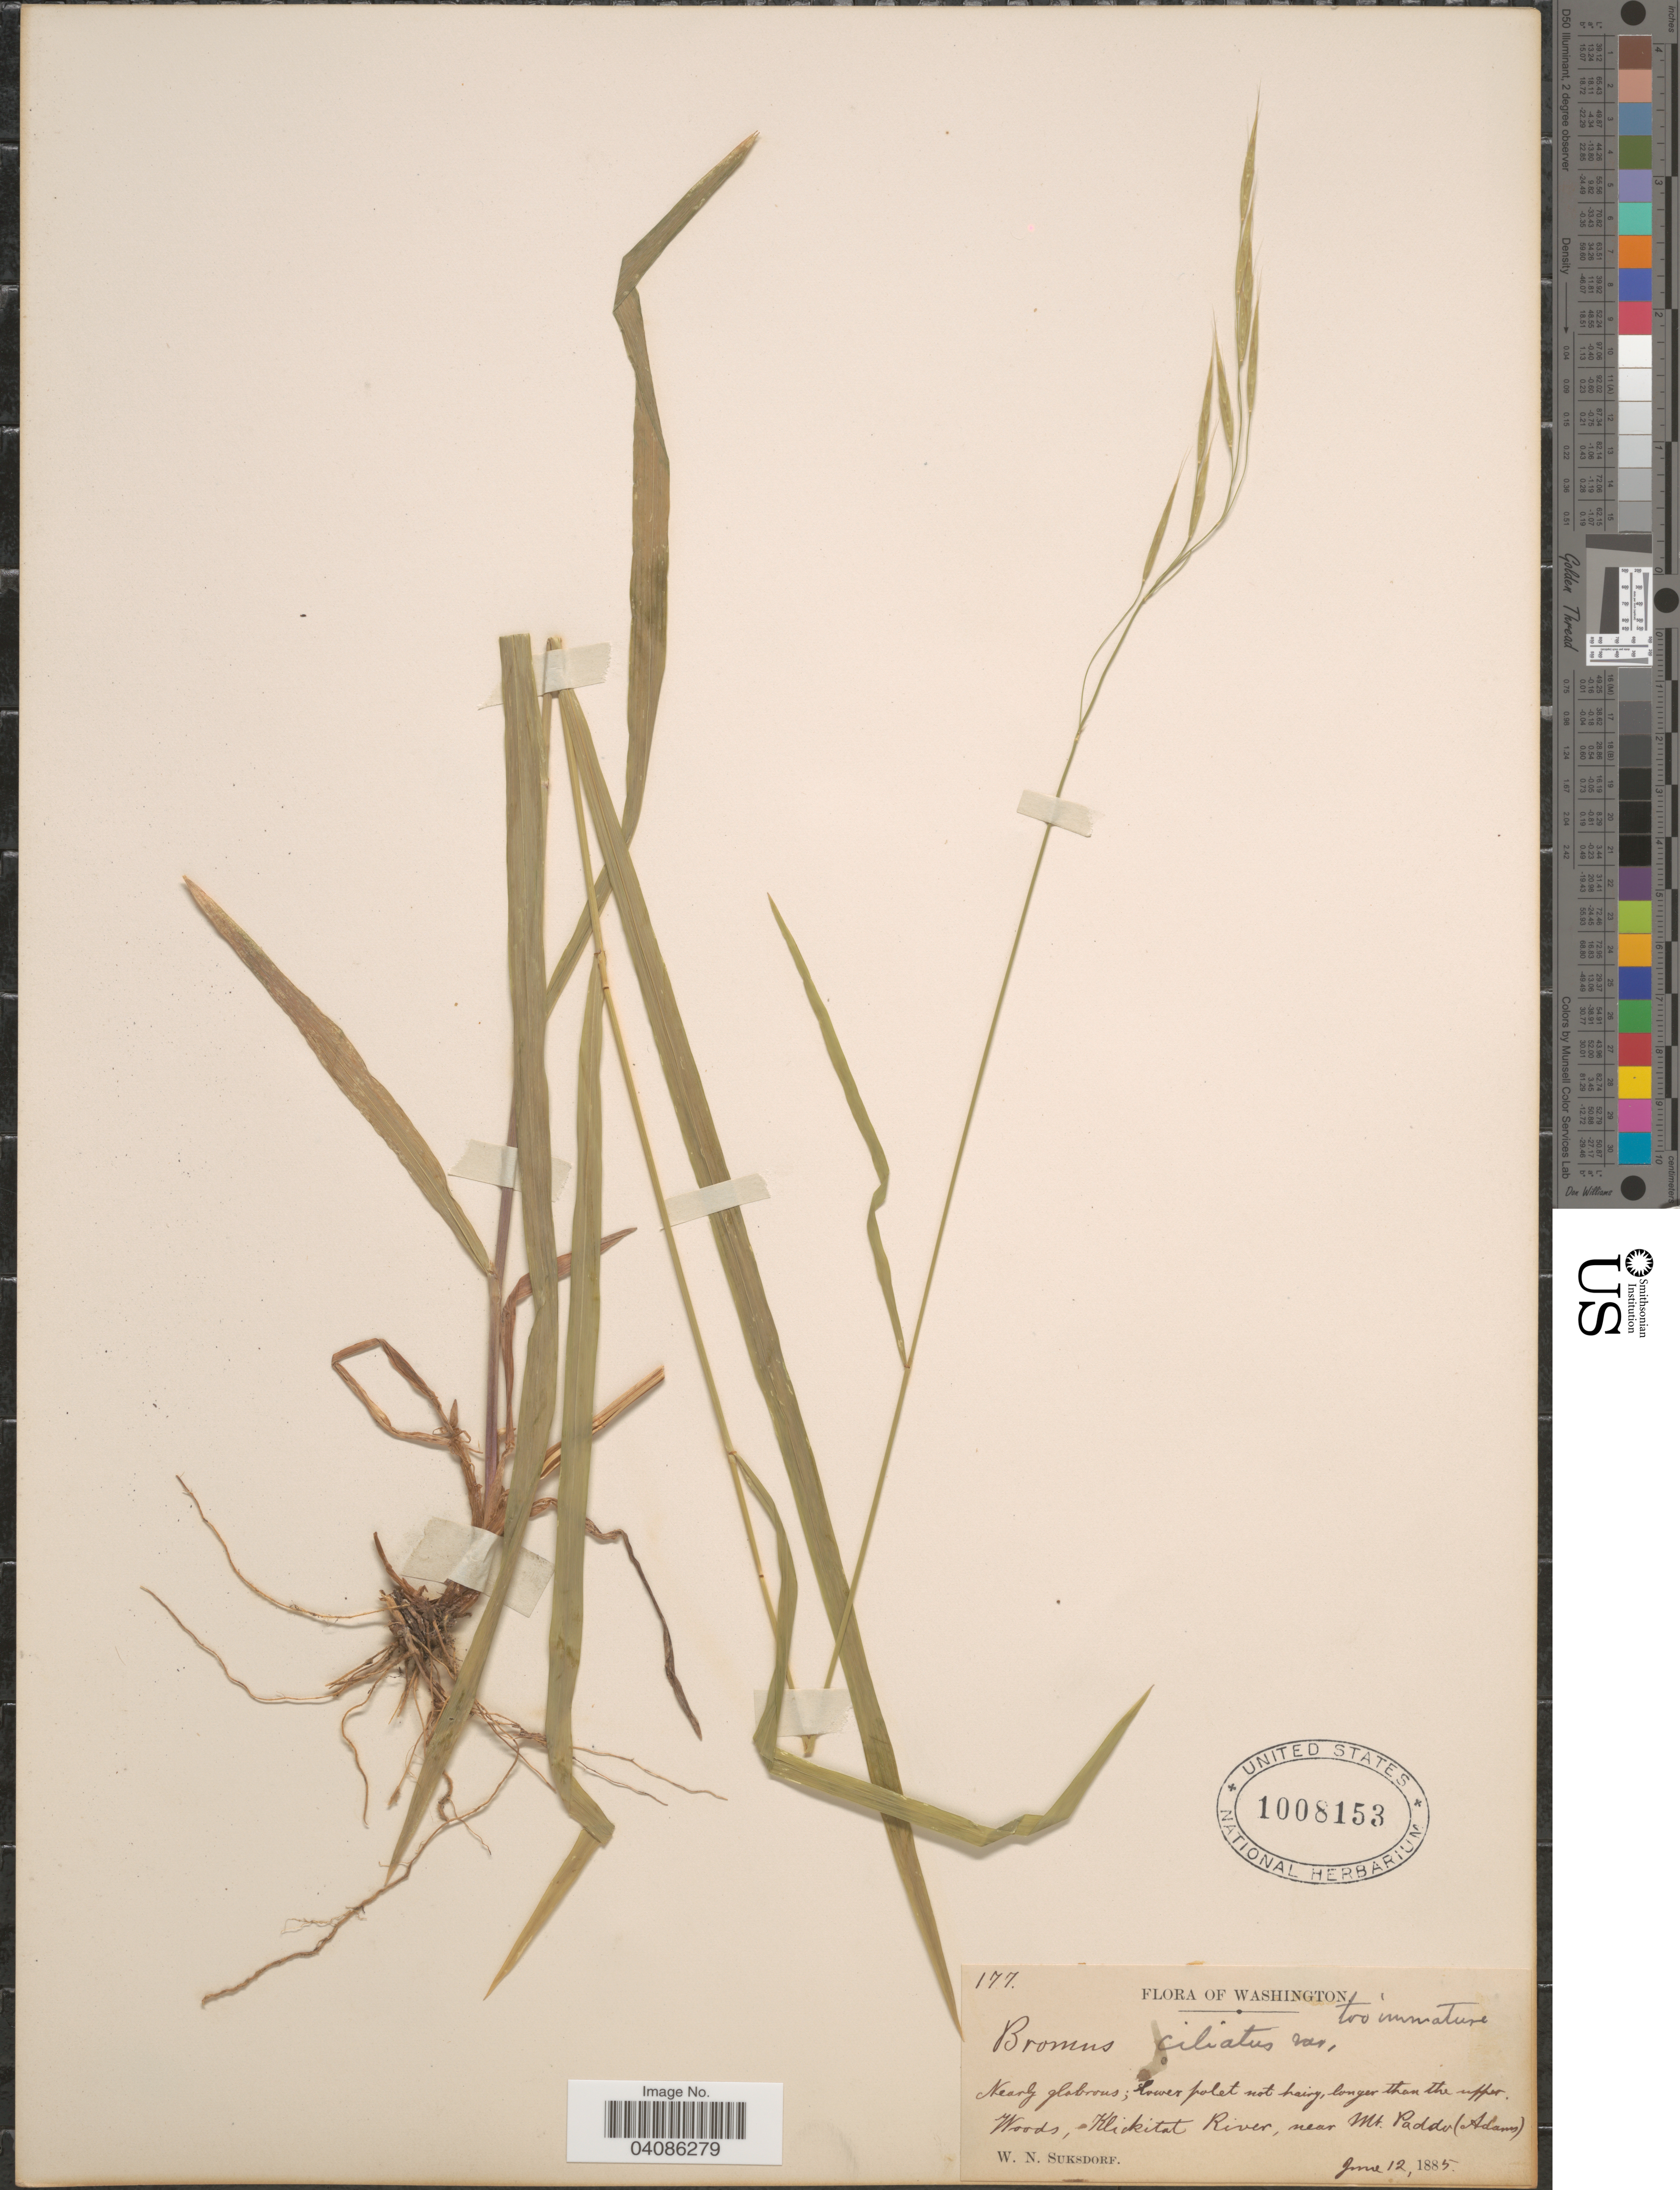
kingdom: Plantae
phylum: Tracheophyta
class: Liliopsida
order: Poales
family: Poaceae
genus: Bromus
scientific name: Bromus texensis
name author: (Shear) Hitchc.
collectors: W. N. Suksdorf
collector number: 177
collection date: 1885-06-12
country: United States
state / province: Washington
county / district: Klickitat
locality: Klickitat River, near Mt. Paddo (Adams).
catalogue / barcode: US 1008153